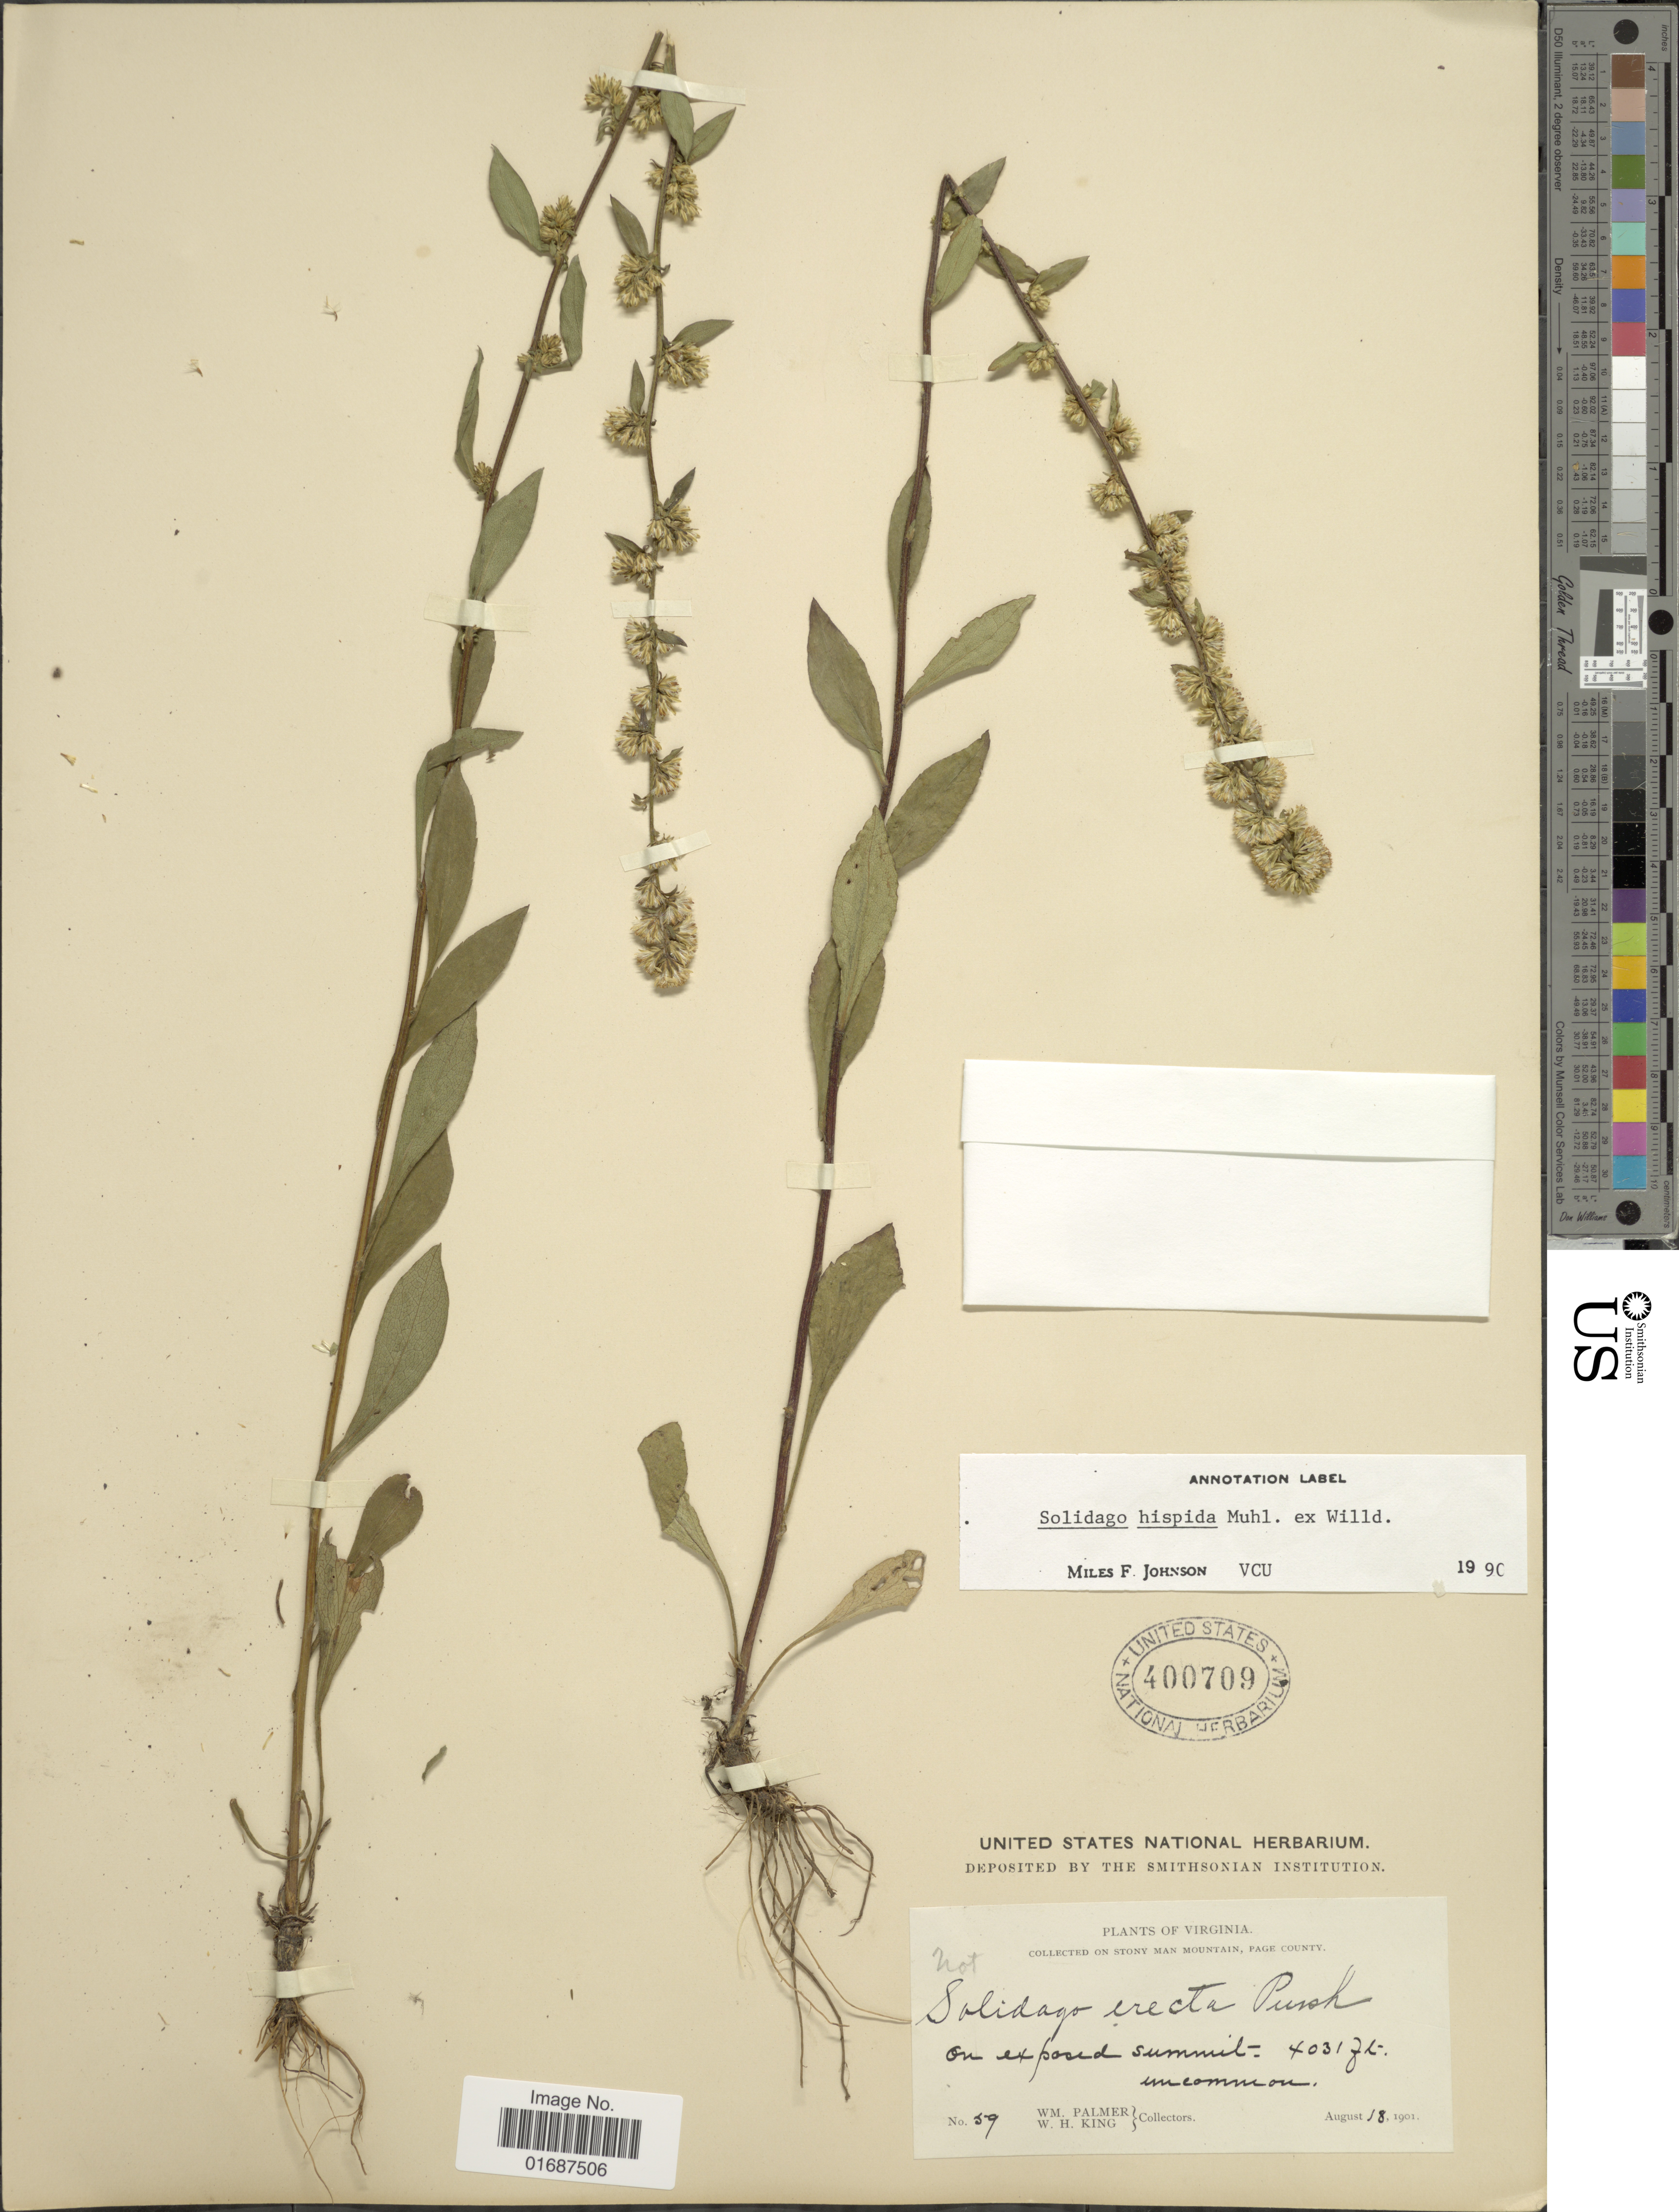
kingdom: Plantae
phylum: Tracheophyta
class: Magnoliopsida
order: Asterales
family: Asteraceae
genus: Solidago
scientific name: Solidago hispida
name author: Muhl. ex Willd.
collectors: W. Palmer & W. H. King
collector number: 59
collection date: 1901-08-18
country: United States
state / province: Virginia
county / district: Page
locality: Stony Man Mountain, Page County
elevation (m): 1229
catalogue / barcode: US 400709